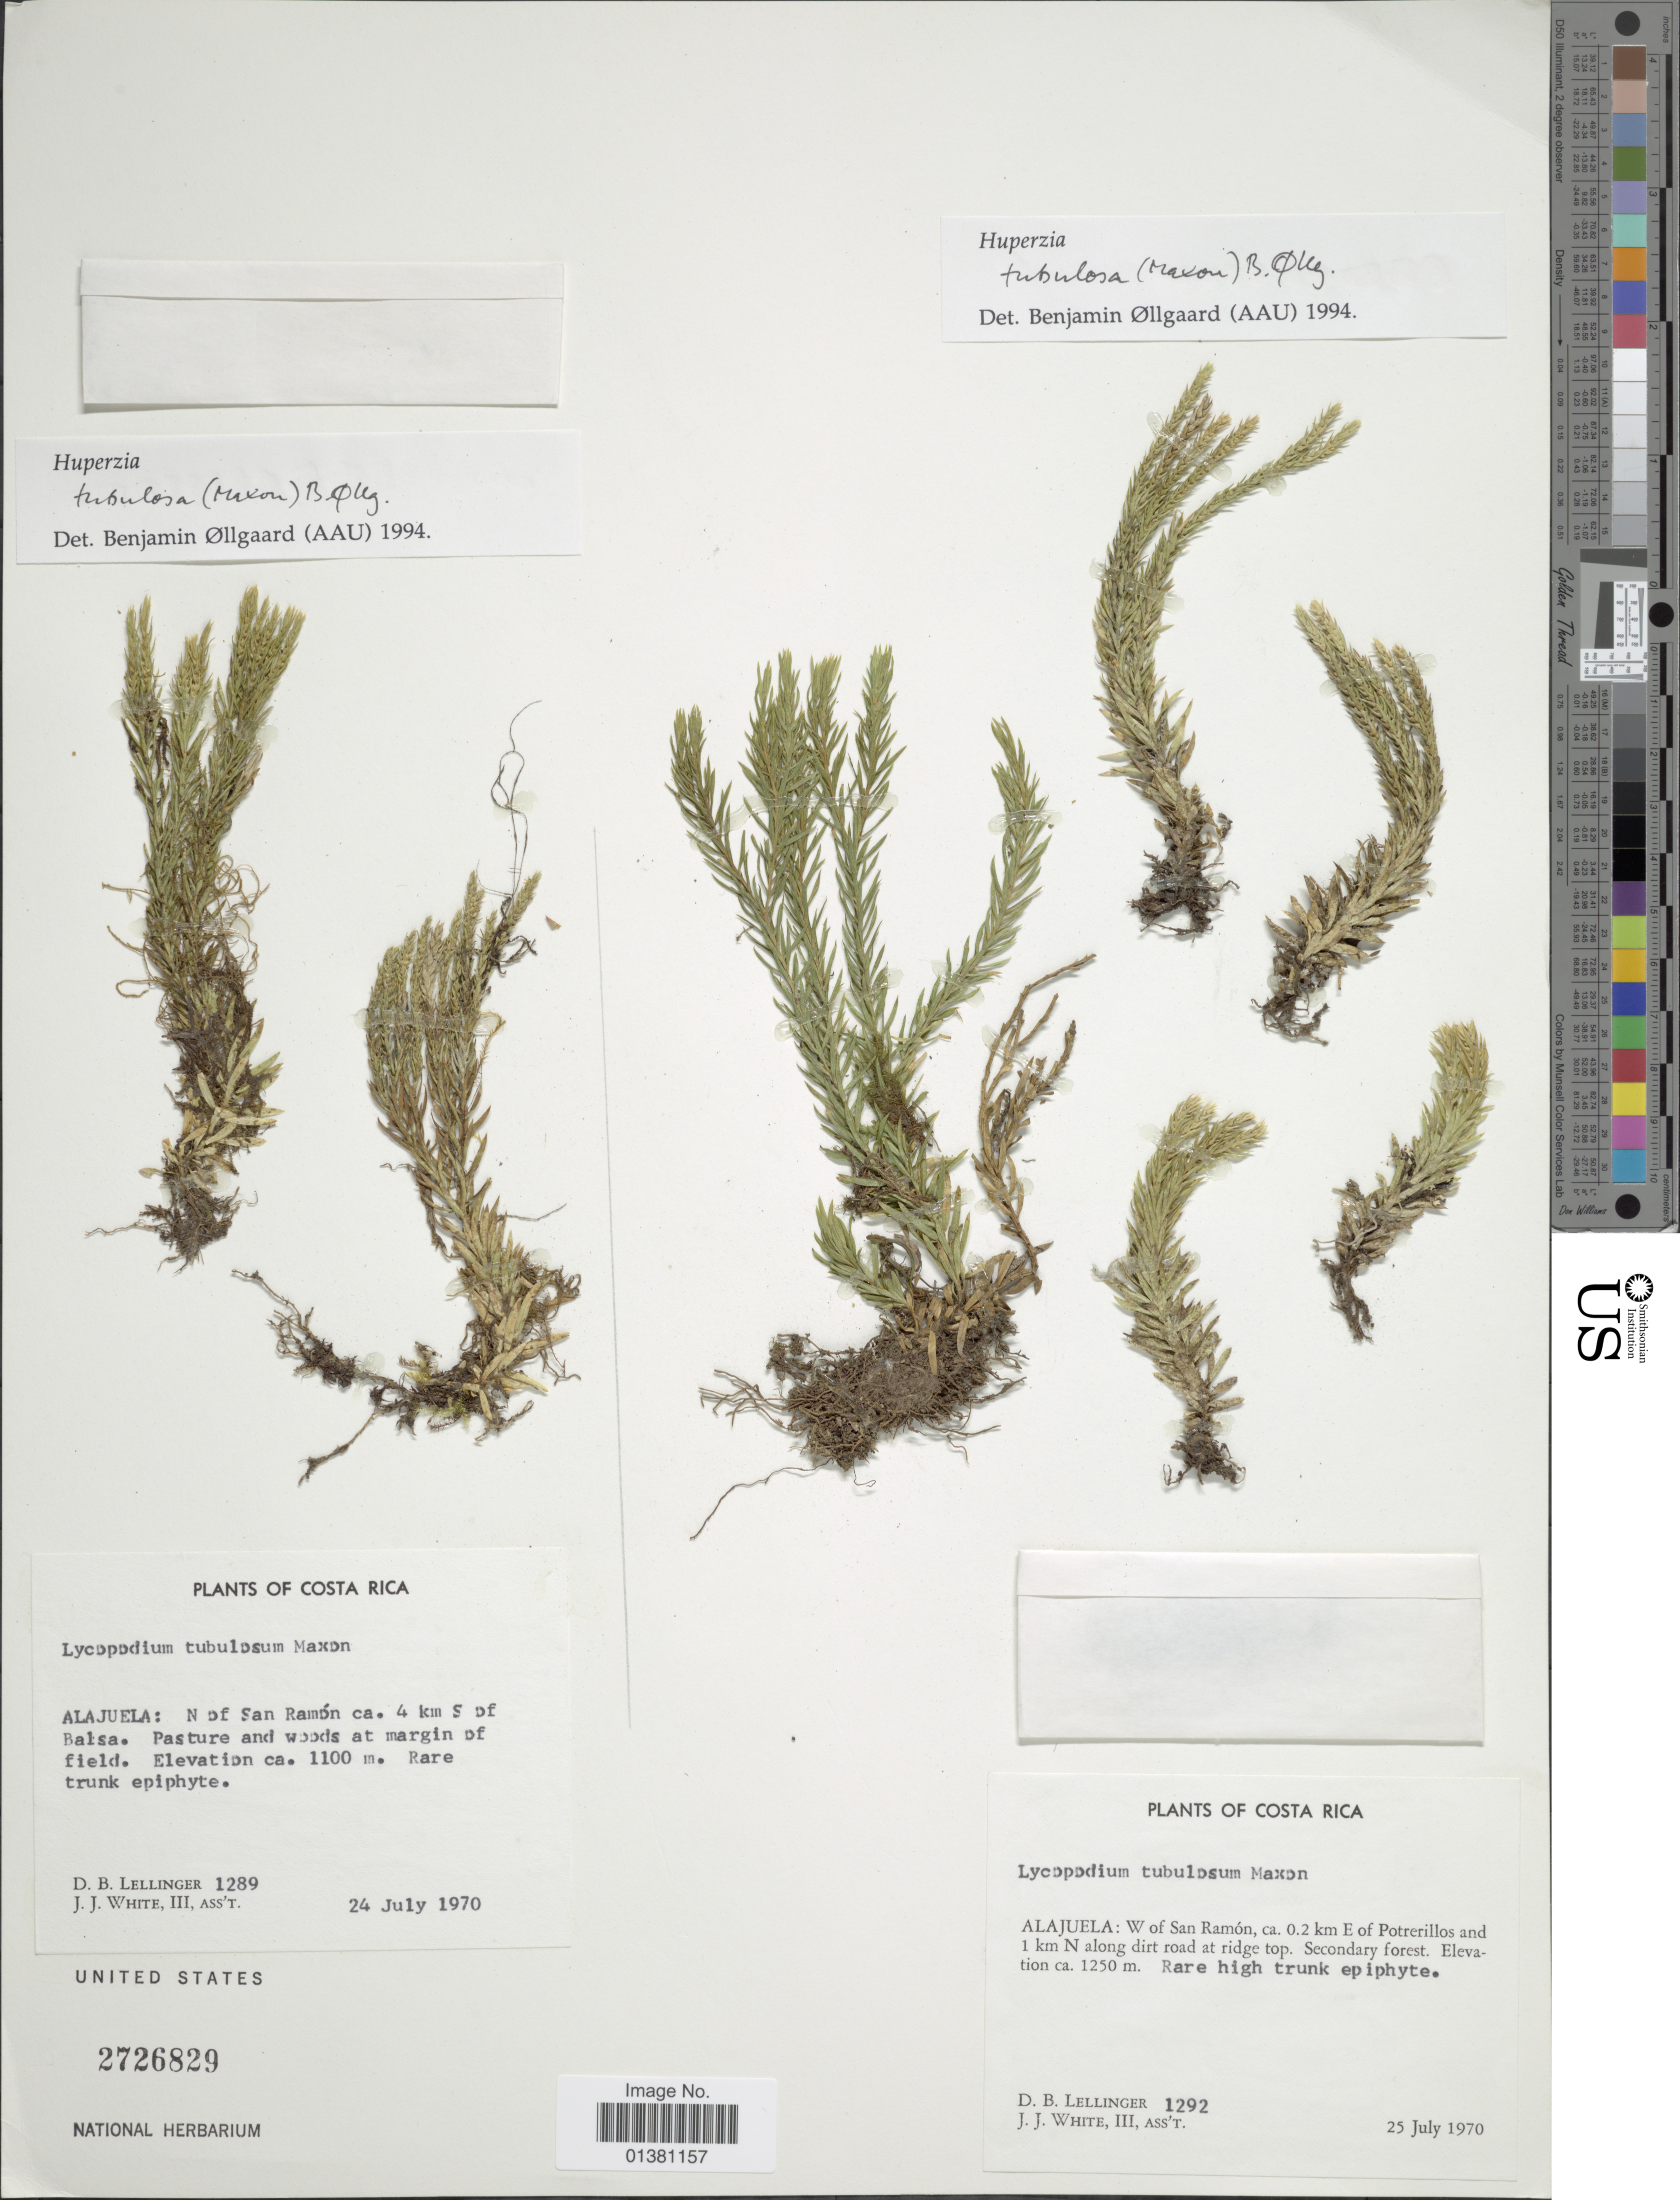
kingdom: Plantae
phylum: Tracheophyta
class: Lycopodiopsida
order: Lycopodiales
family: Lycopodiaceae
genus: Phlegmariurus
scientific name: Phlegmariurus tubulosus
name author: (Maxon) B. Øllg.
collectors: D. B. Lellinger & J. J. White III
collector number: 1292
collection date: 1970-07-25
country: Costa Rica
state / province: Alajuela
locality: W of San Ramón, ca 0.2 km E of Potrerillos and 1 km N along dirt road at ridge top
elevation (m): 1250